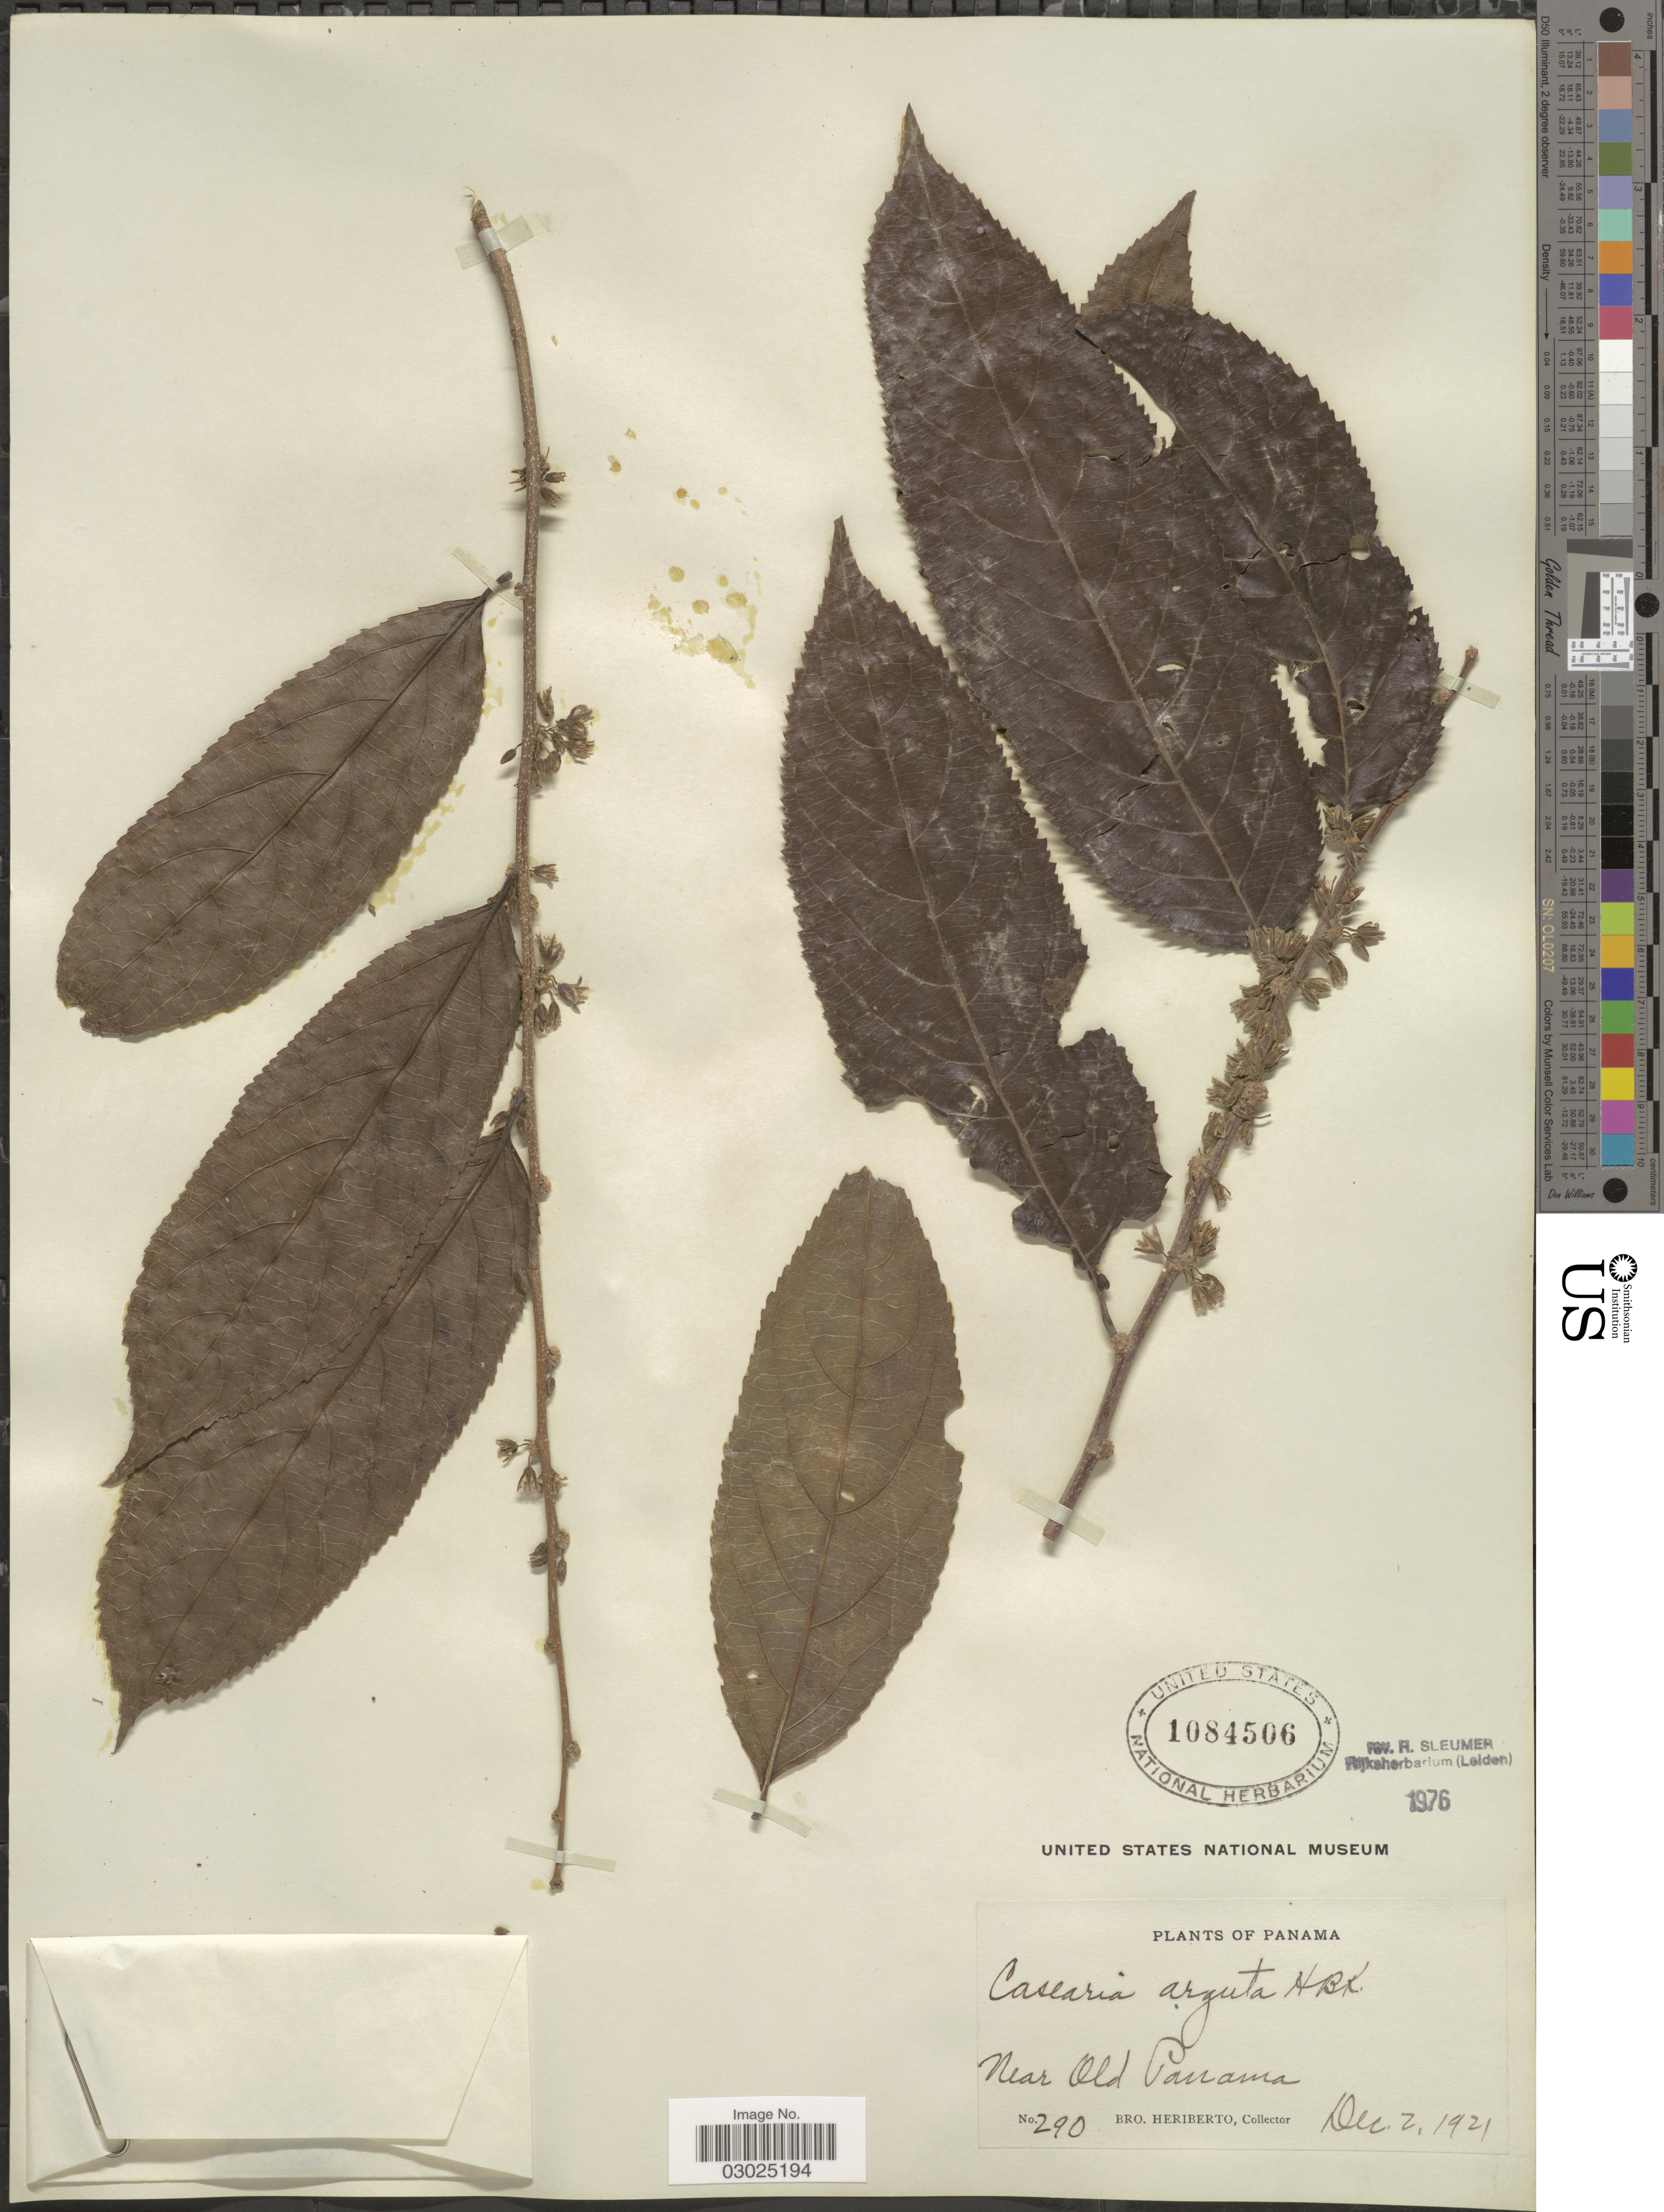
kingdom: Plantae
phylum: Tracheophyta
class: Magnoliopsida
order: Malpighiales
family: Salicaceae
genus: Casearia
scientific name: Casearia arguta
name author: Kunth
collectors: B. Heriberto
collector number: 290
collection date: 1921-12-02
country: Panama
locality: Near old Panama.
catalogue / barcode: US 1084506